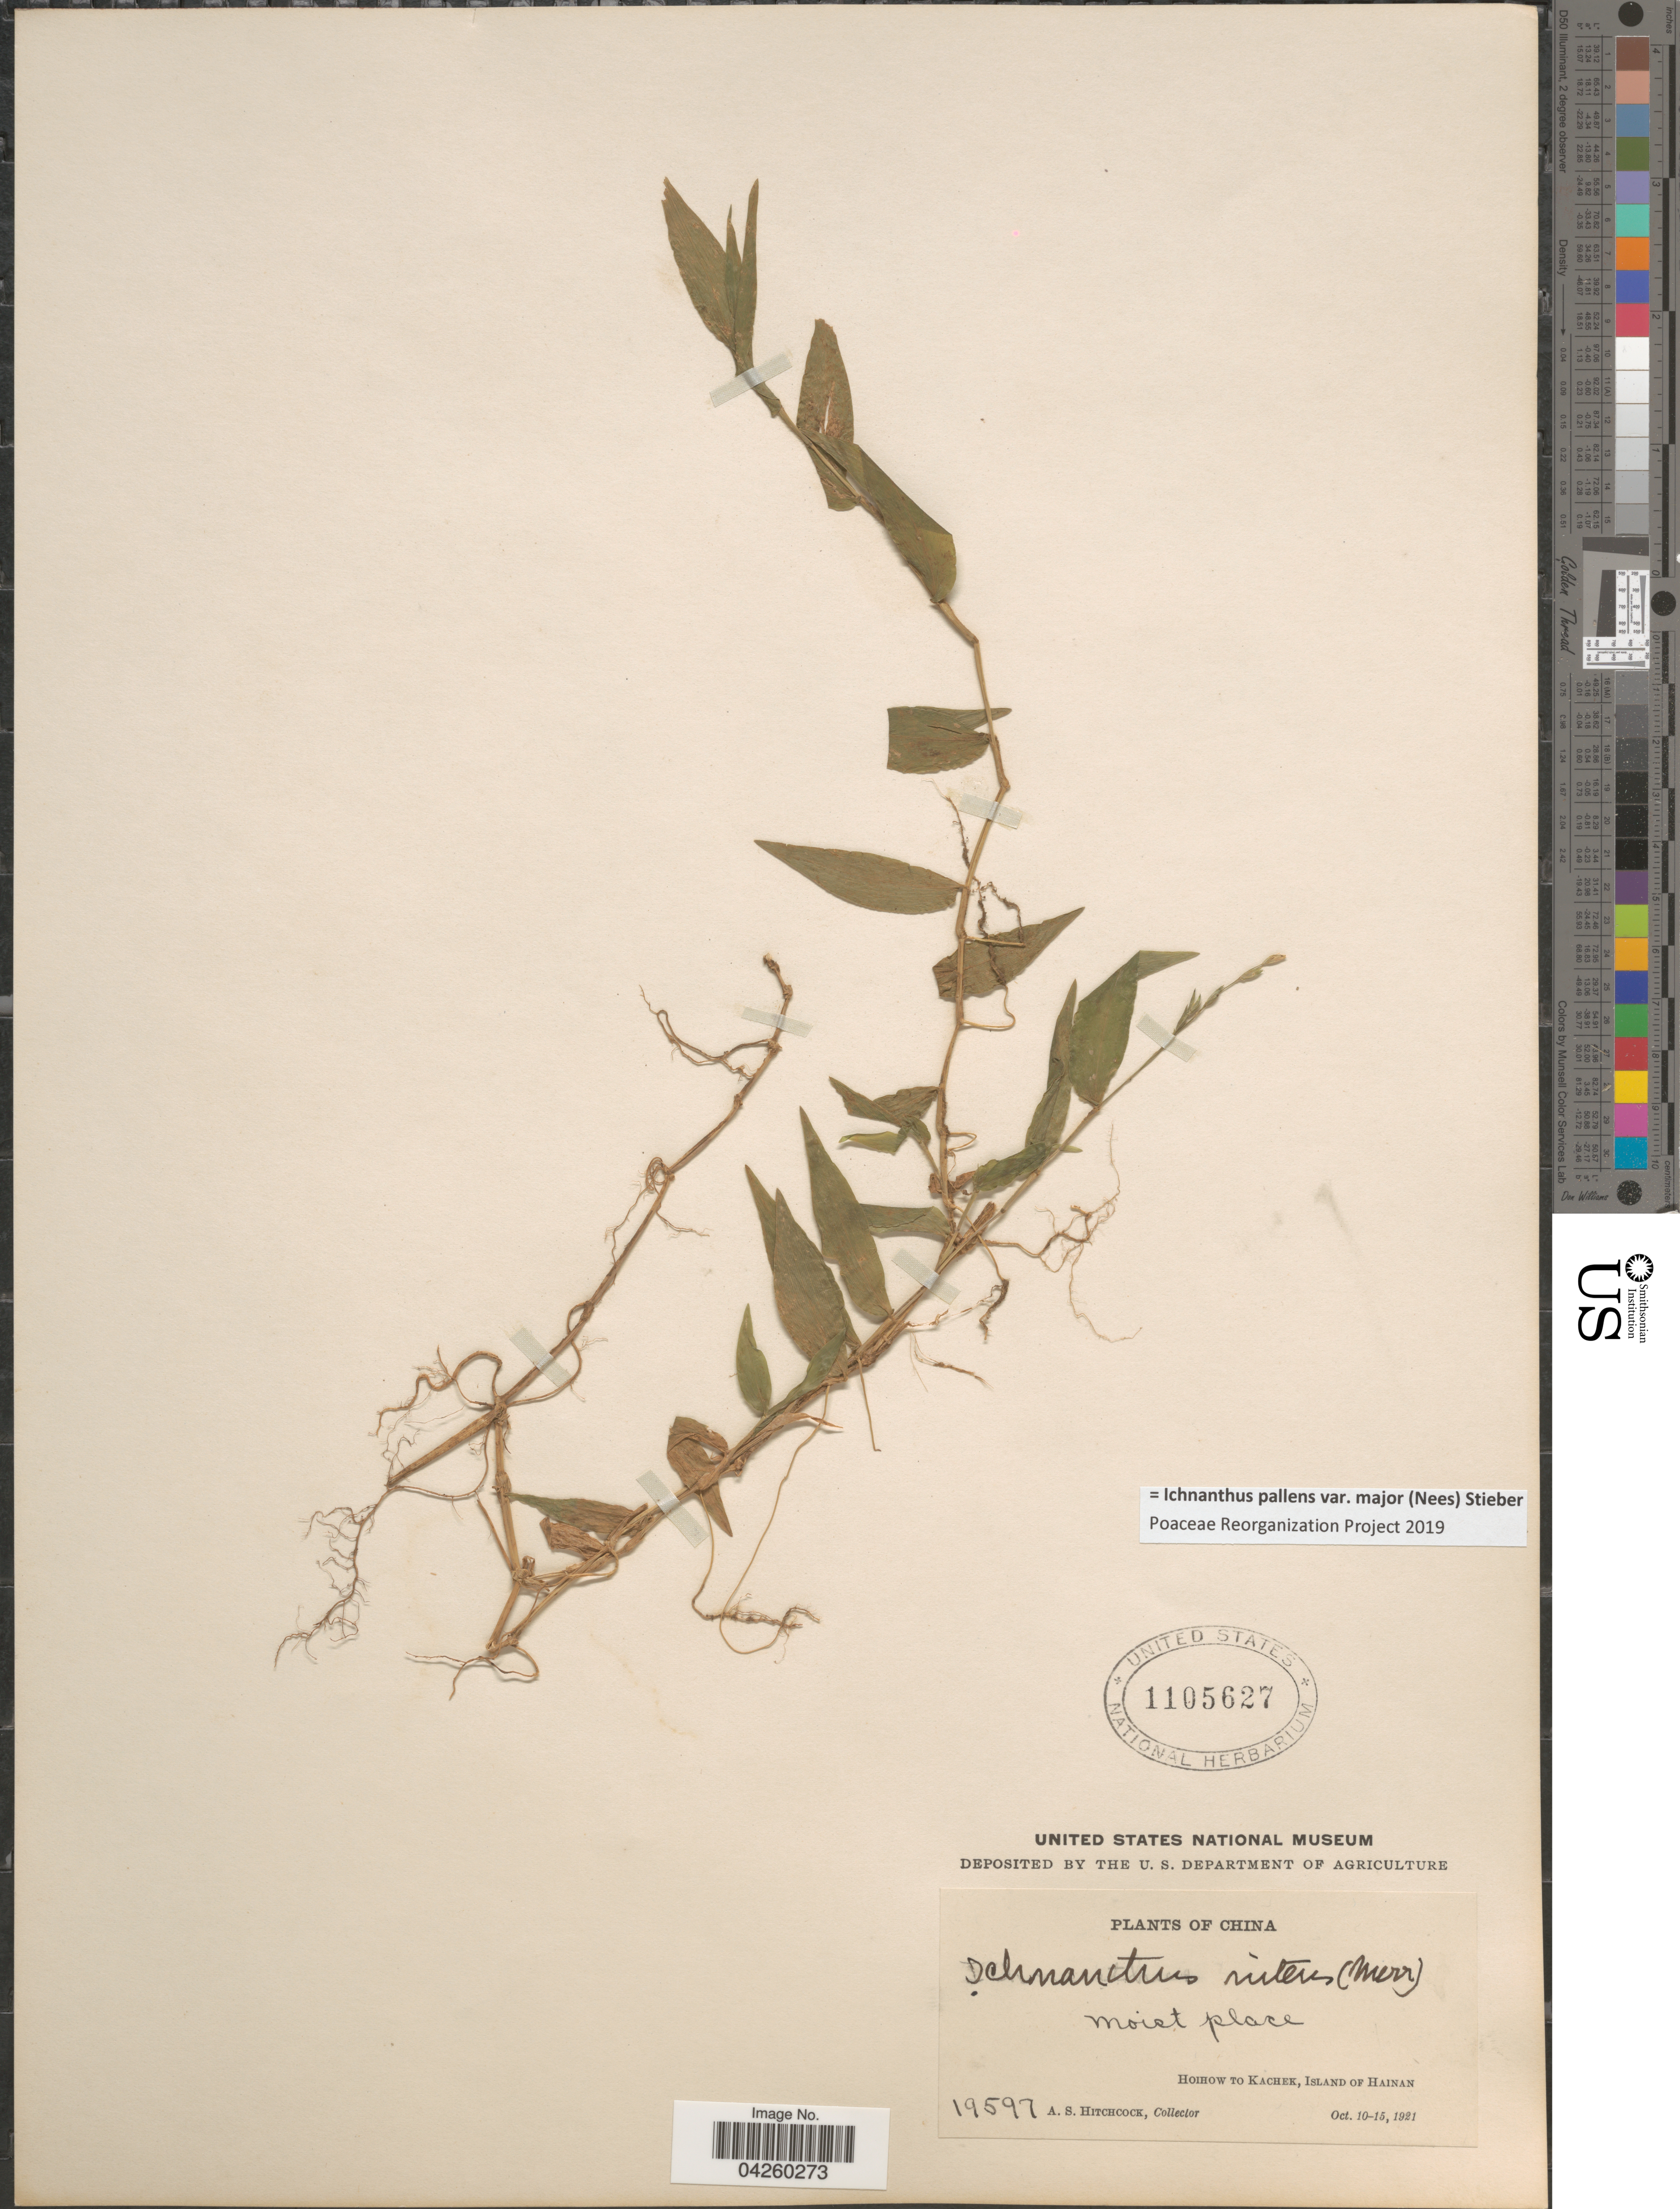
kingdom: Plantae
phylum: Tracheophyta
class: Liliopsida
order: Poales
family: Poaceae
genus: Ichnanthus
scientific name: Ichnanthus pallens var. major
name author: (Nees) Stieber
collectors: A. S. Hitchcock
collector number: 19597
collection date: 1921-10-10/1921-10-15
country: China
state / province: Hainan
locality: Hoihow to Kachek, Island of Hainan.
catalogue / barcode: US 1105627